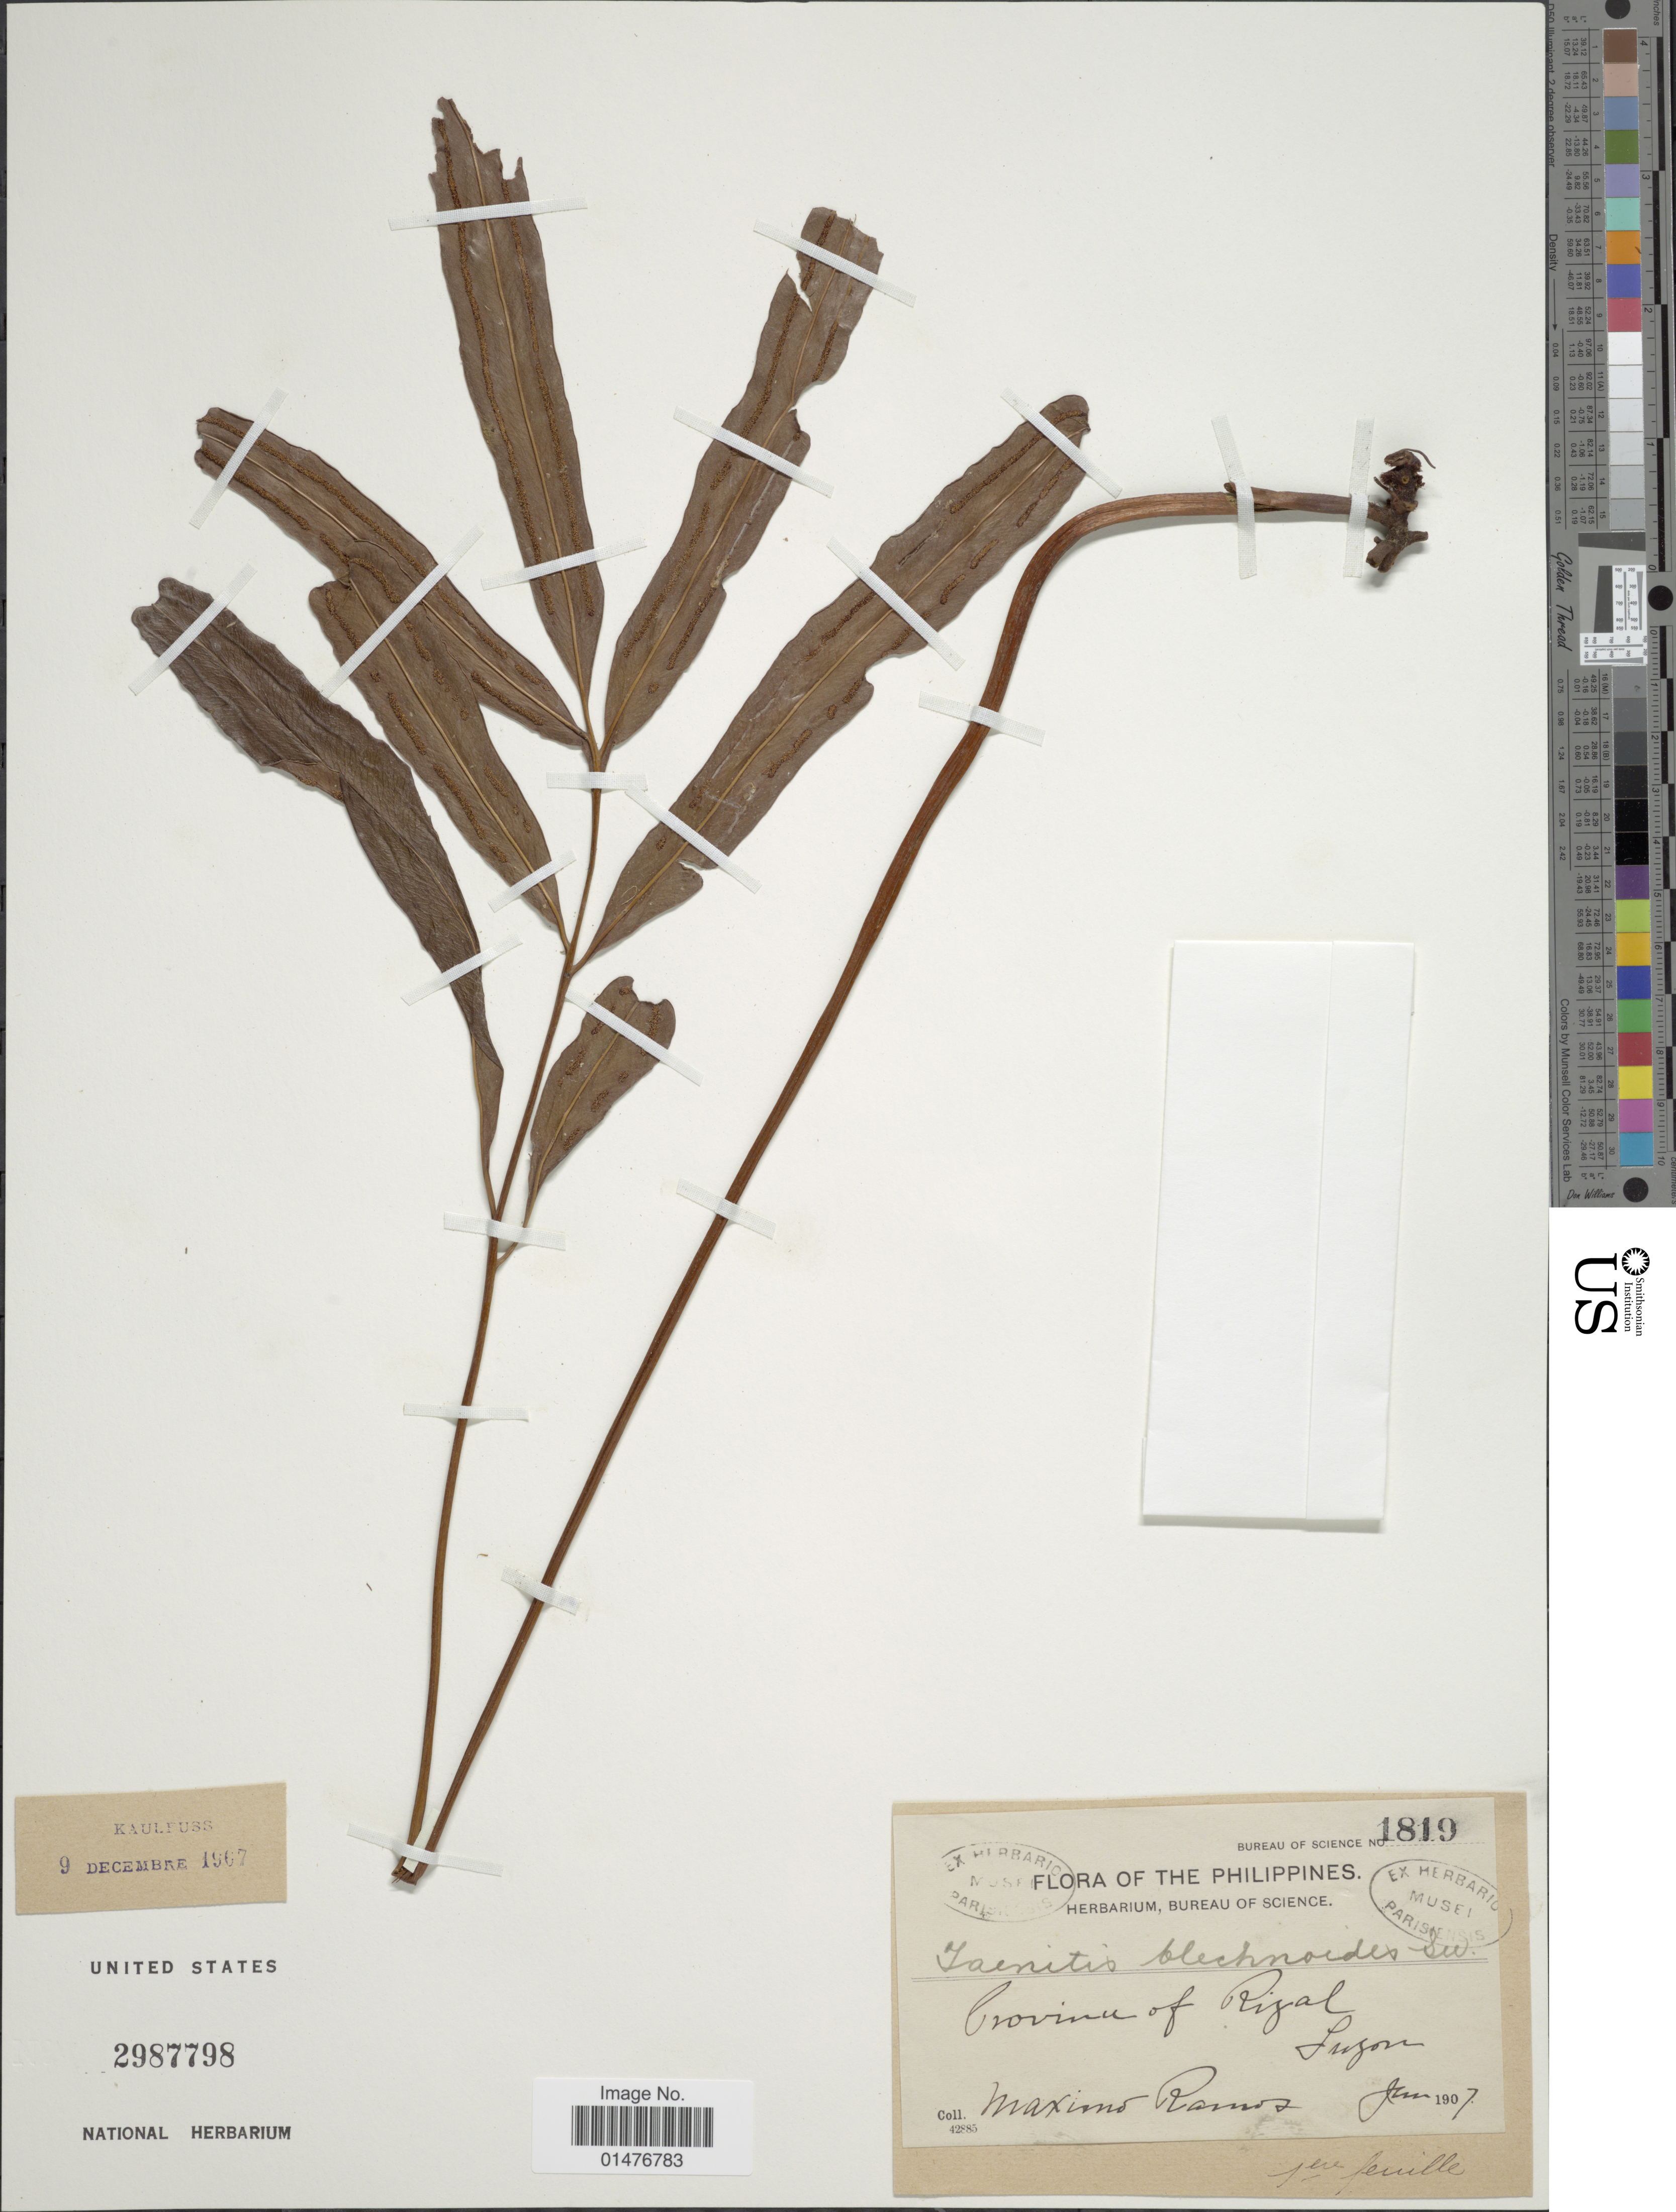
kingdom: Plantae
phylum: Tracheophyta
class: Polypodiopsida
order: Polypodiales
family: Pteridaceae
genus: Taenitis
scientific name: Taenitis blechnoides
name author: (Willd.) Sw.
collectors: M. Ramos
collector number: Bureau of Science1819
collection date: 1907-06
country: Philippines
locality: Province of Rizal, Luzon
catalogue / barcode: US 2987798